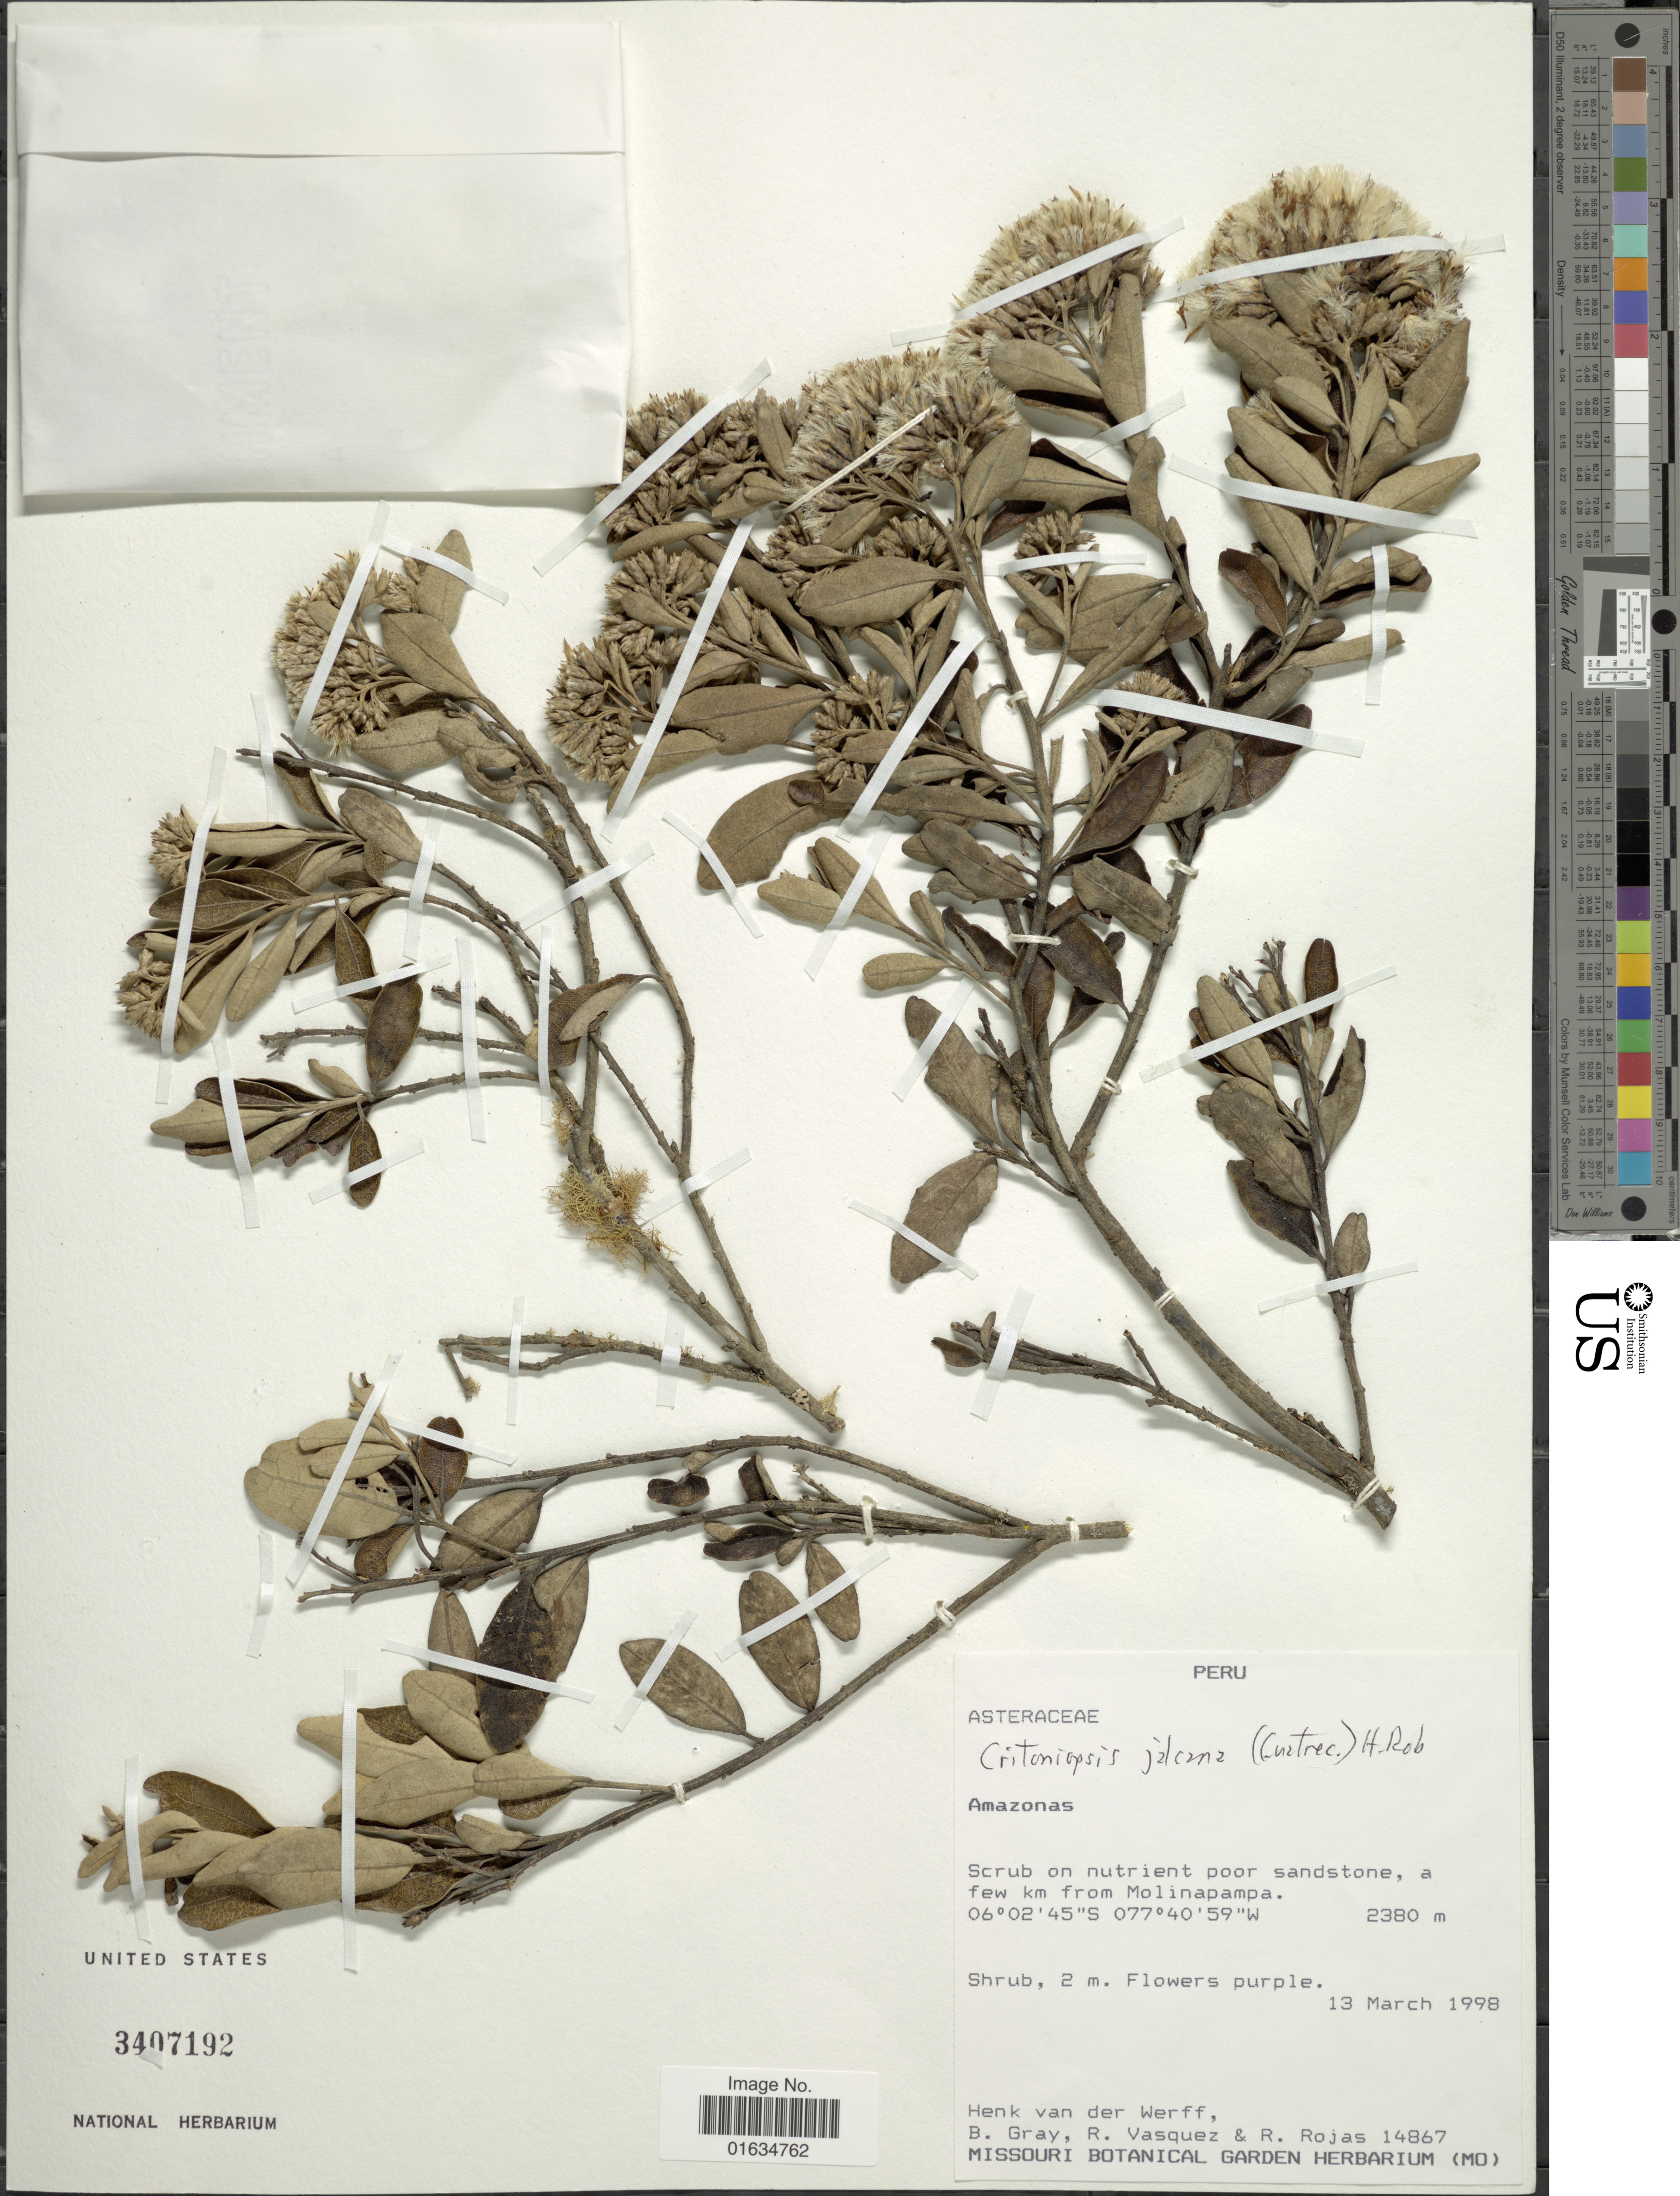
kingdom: Plantae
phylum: Tracheophyta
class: Magnoliopsida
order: Asterales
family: Asteraceae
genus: Critoniopsis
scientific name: Critoniopsis jalcana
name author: (Cuatrec.) H. Rob.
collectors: H. van der Werff, B. Gray, R. Vasquez & R. Rojas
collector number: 14867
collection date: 1998-03-13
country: Peru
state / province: Amazonas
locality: Scrub on nutrient poor sandstone, a few km from Molinapampa.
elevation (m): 2380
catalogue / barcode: US 3407192